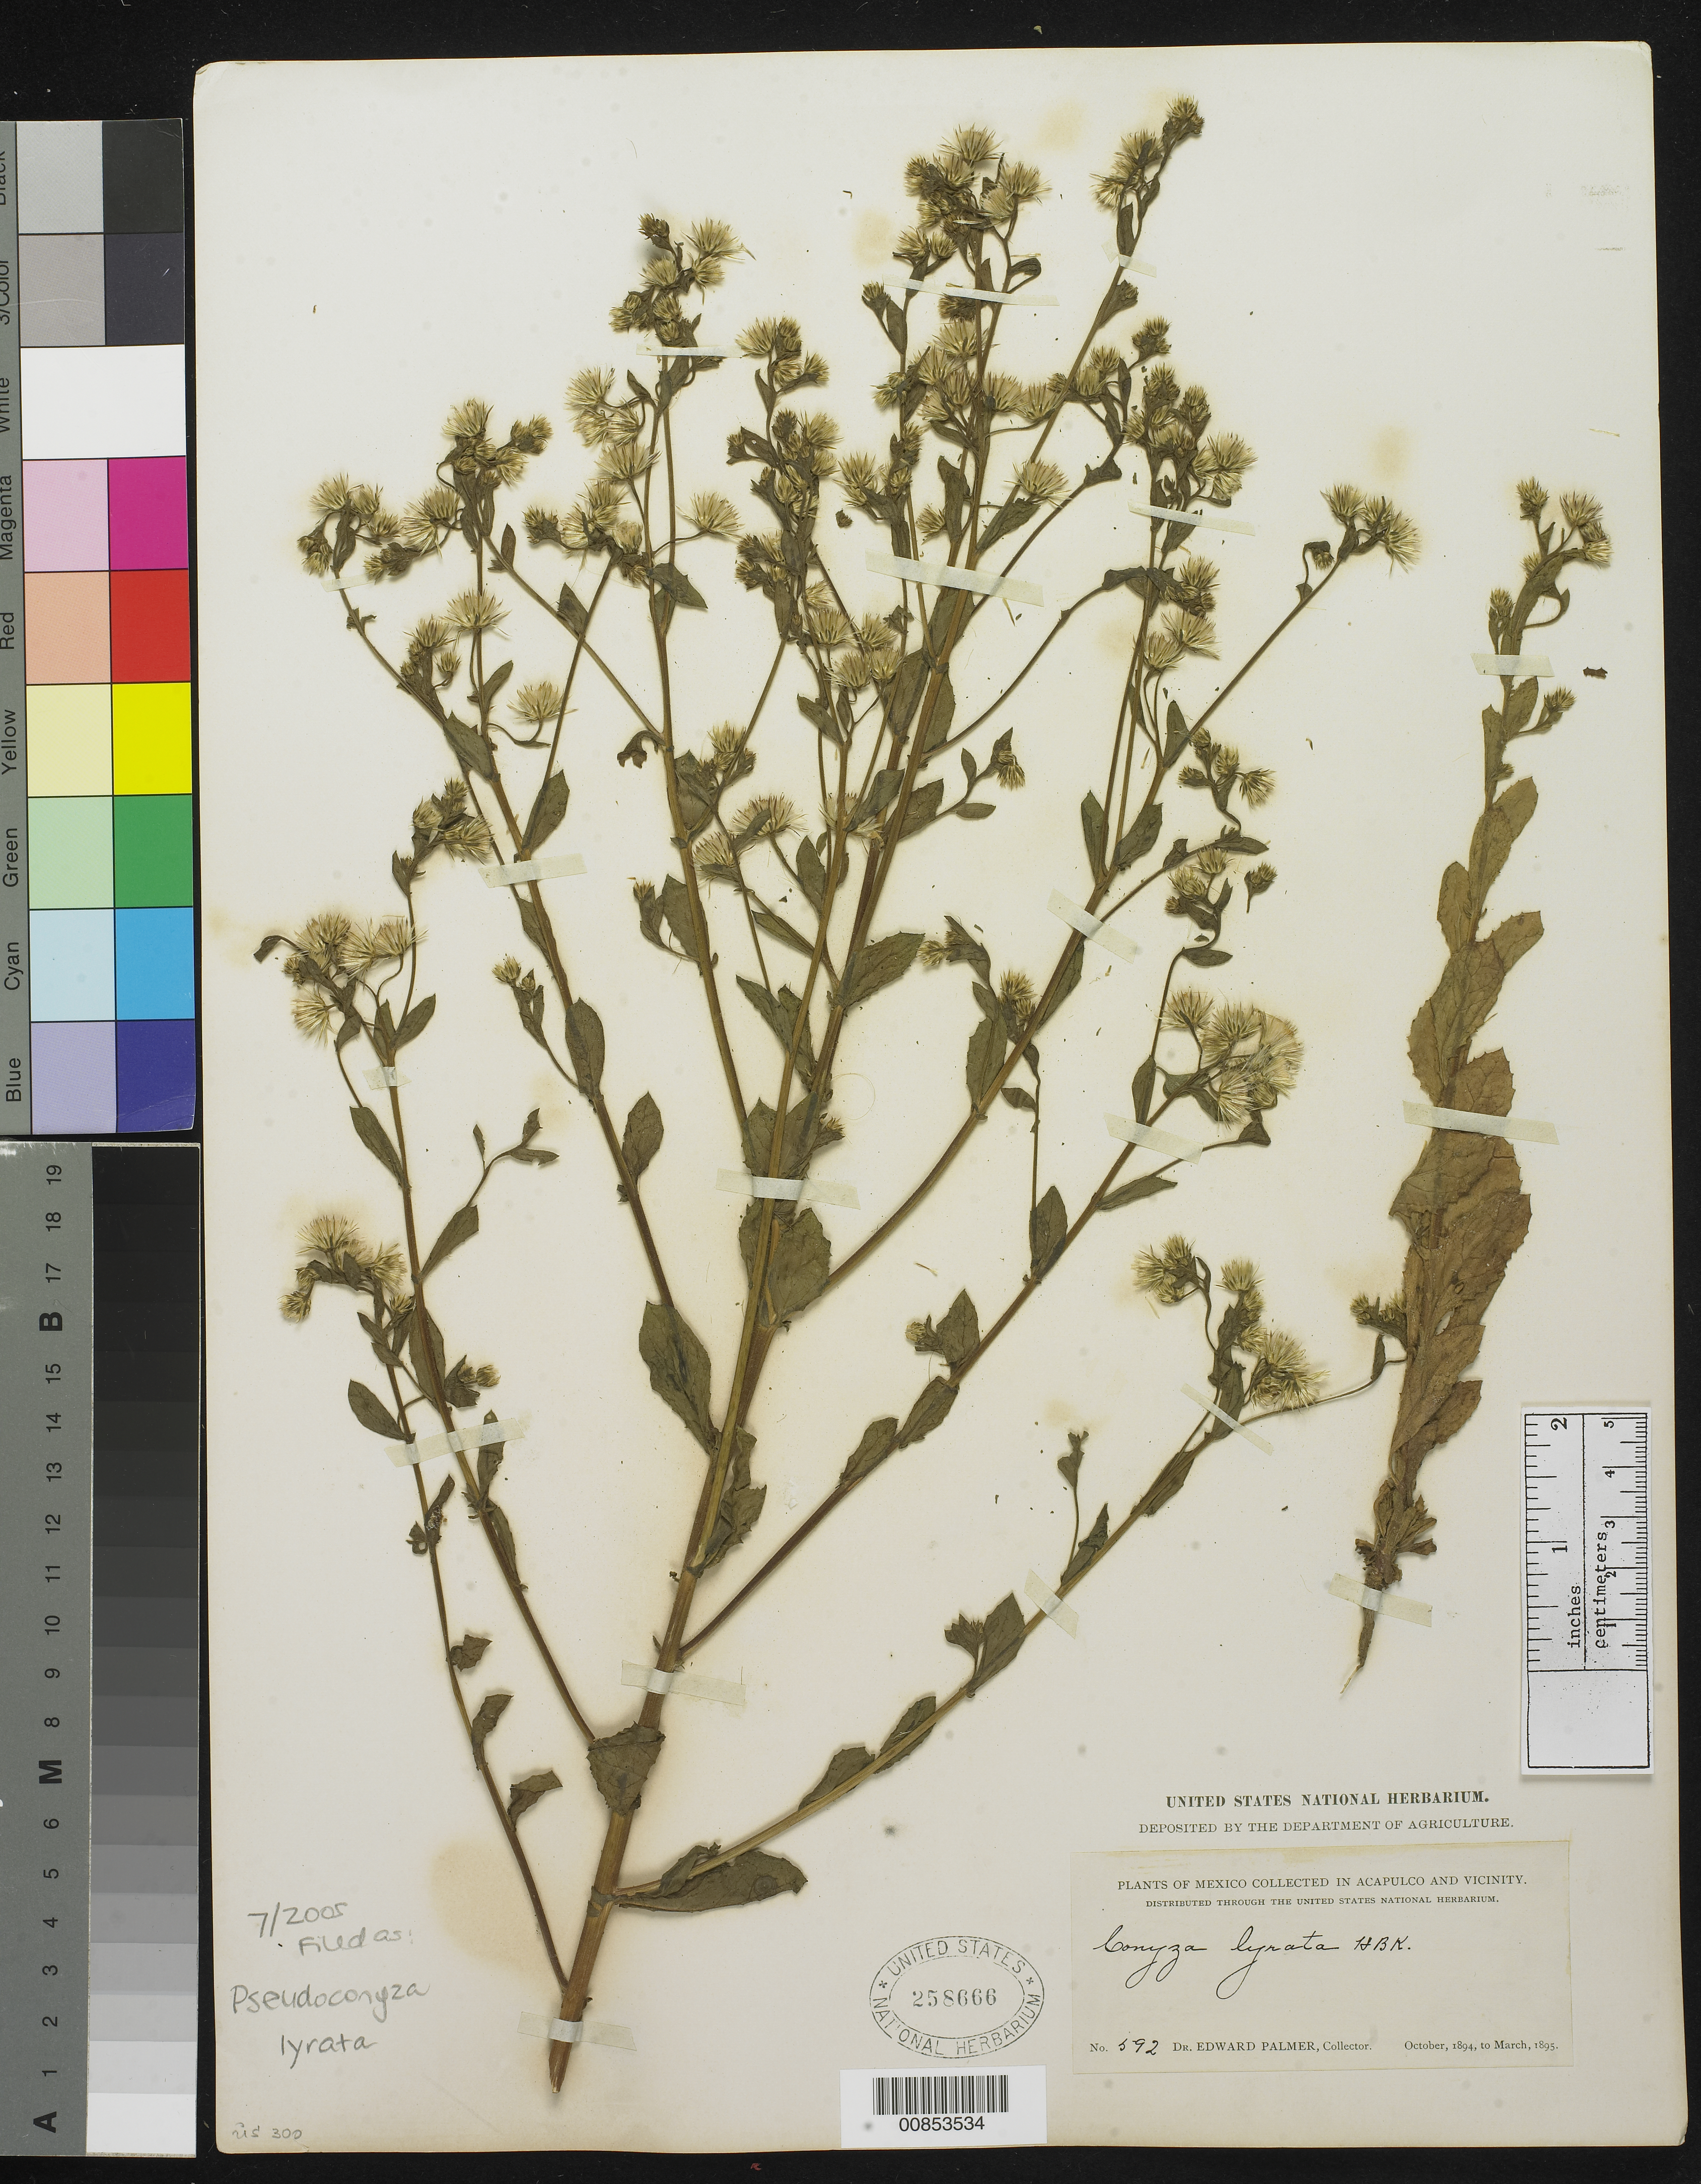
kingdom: Plantae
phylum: Tracheophyta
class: Magnoliopsida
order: Asterales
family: Asteraceae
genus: Pseudoconyza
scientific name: Pseudoconyza lyrata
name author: (Kunth) Cuatrec.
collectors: E. Palmer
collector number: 592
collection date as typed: Oct 1894 to -- Mar 1895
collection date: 1894-10/1895-03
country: Mexico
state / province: Guerrero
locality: Acapulco, Guerrero and vicinity.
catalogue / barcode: US 258666